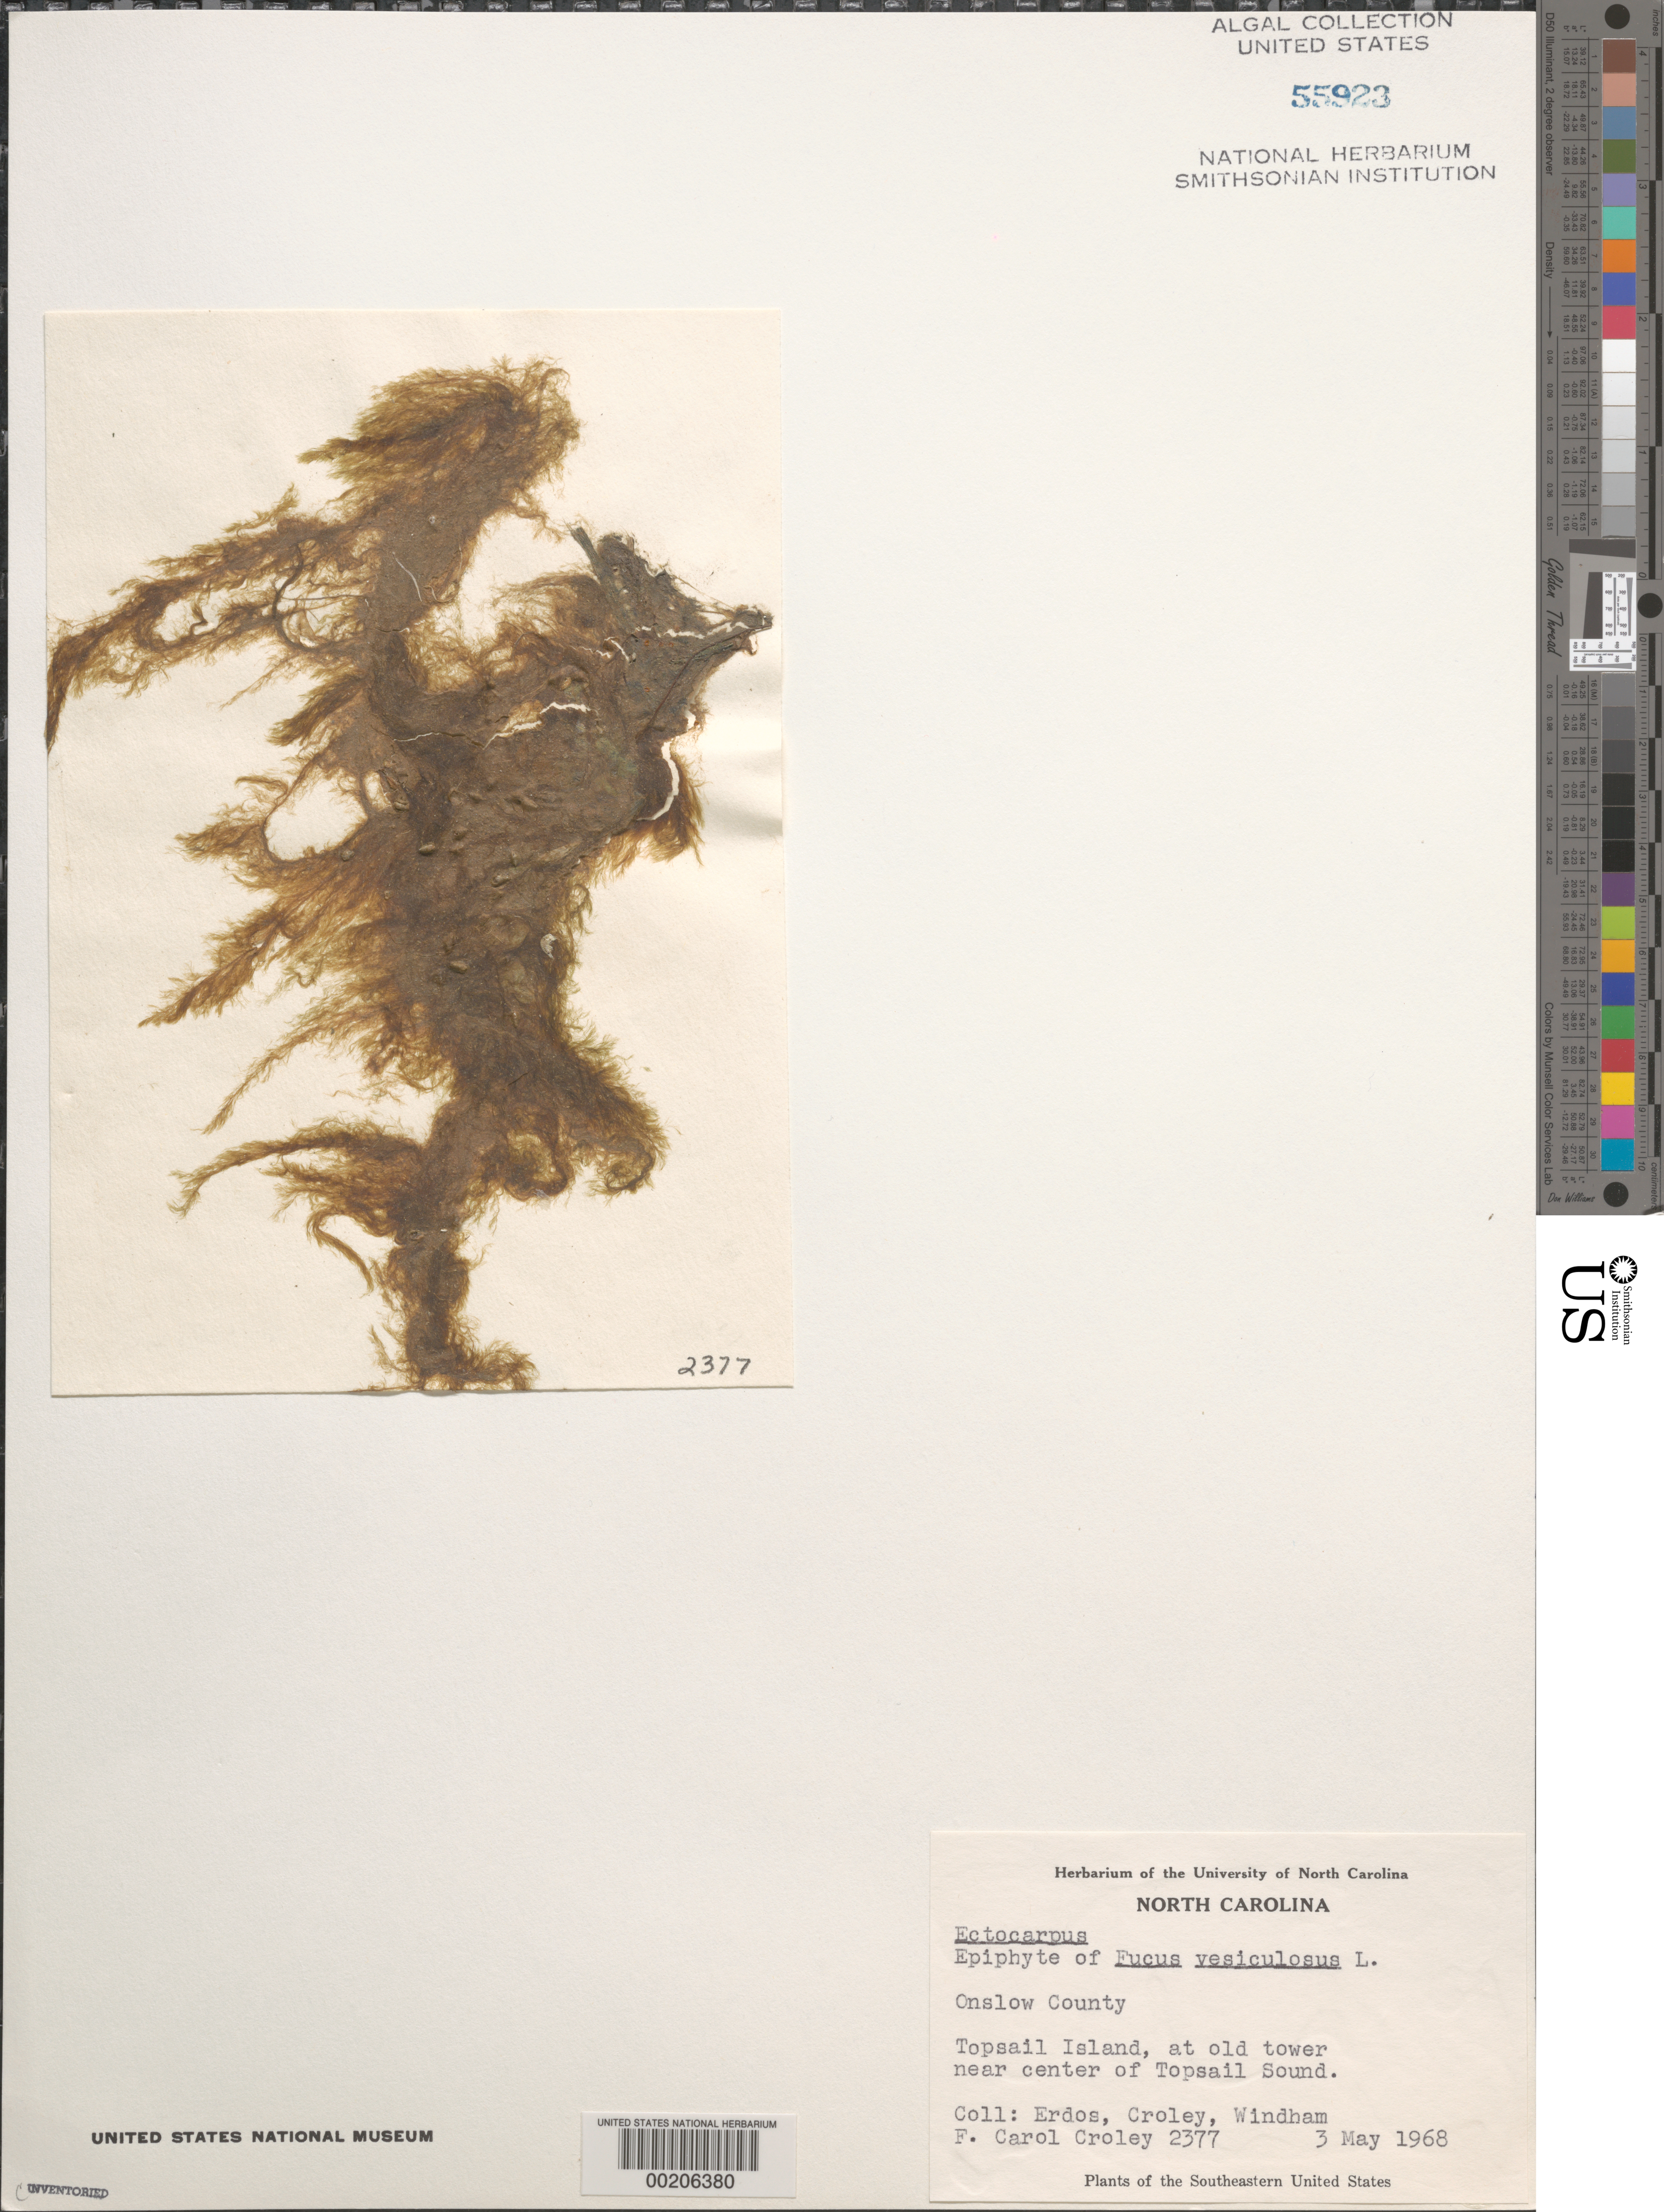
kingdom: Chromista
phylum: Ochrophyta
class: Phaeophyceae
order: Ectocarpales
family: Ectocarpaceae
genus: Ectocarpus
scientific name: Ectocarpus sp.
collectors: -. Erdos, F. C. Croley & M. D. Windham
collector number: FCC 2377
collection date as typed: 03 May 1968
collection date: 1968-05-03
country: United States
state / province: North Carolina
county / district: Onslow County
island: Topsail Island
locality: Topsail Sound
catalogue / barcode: US 55923